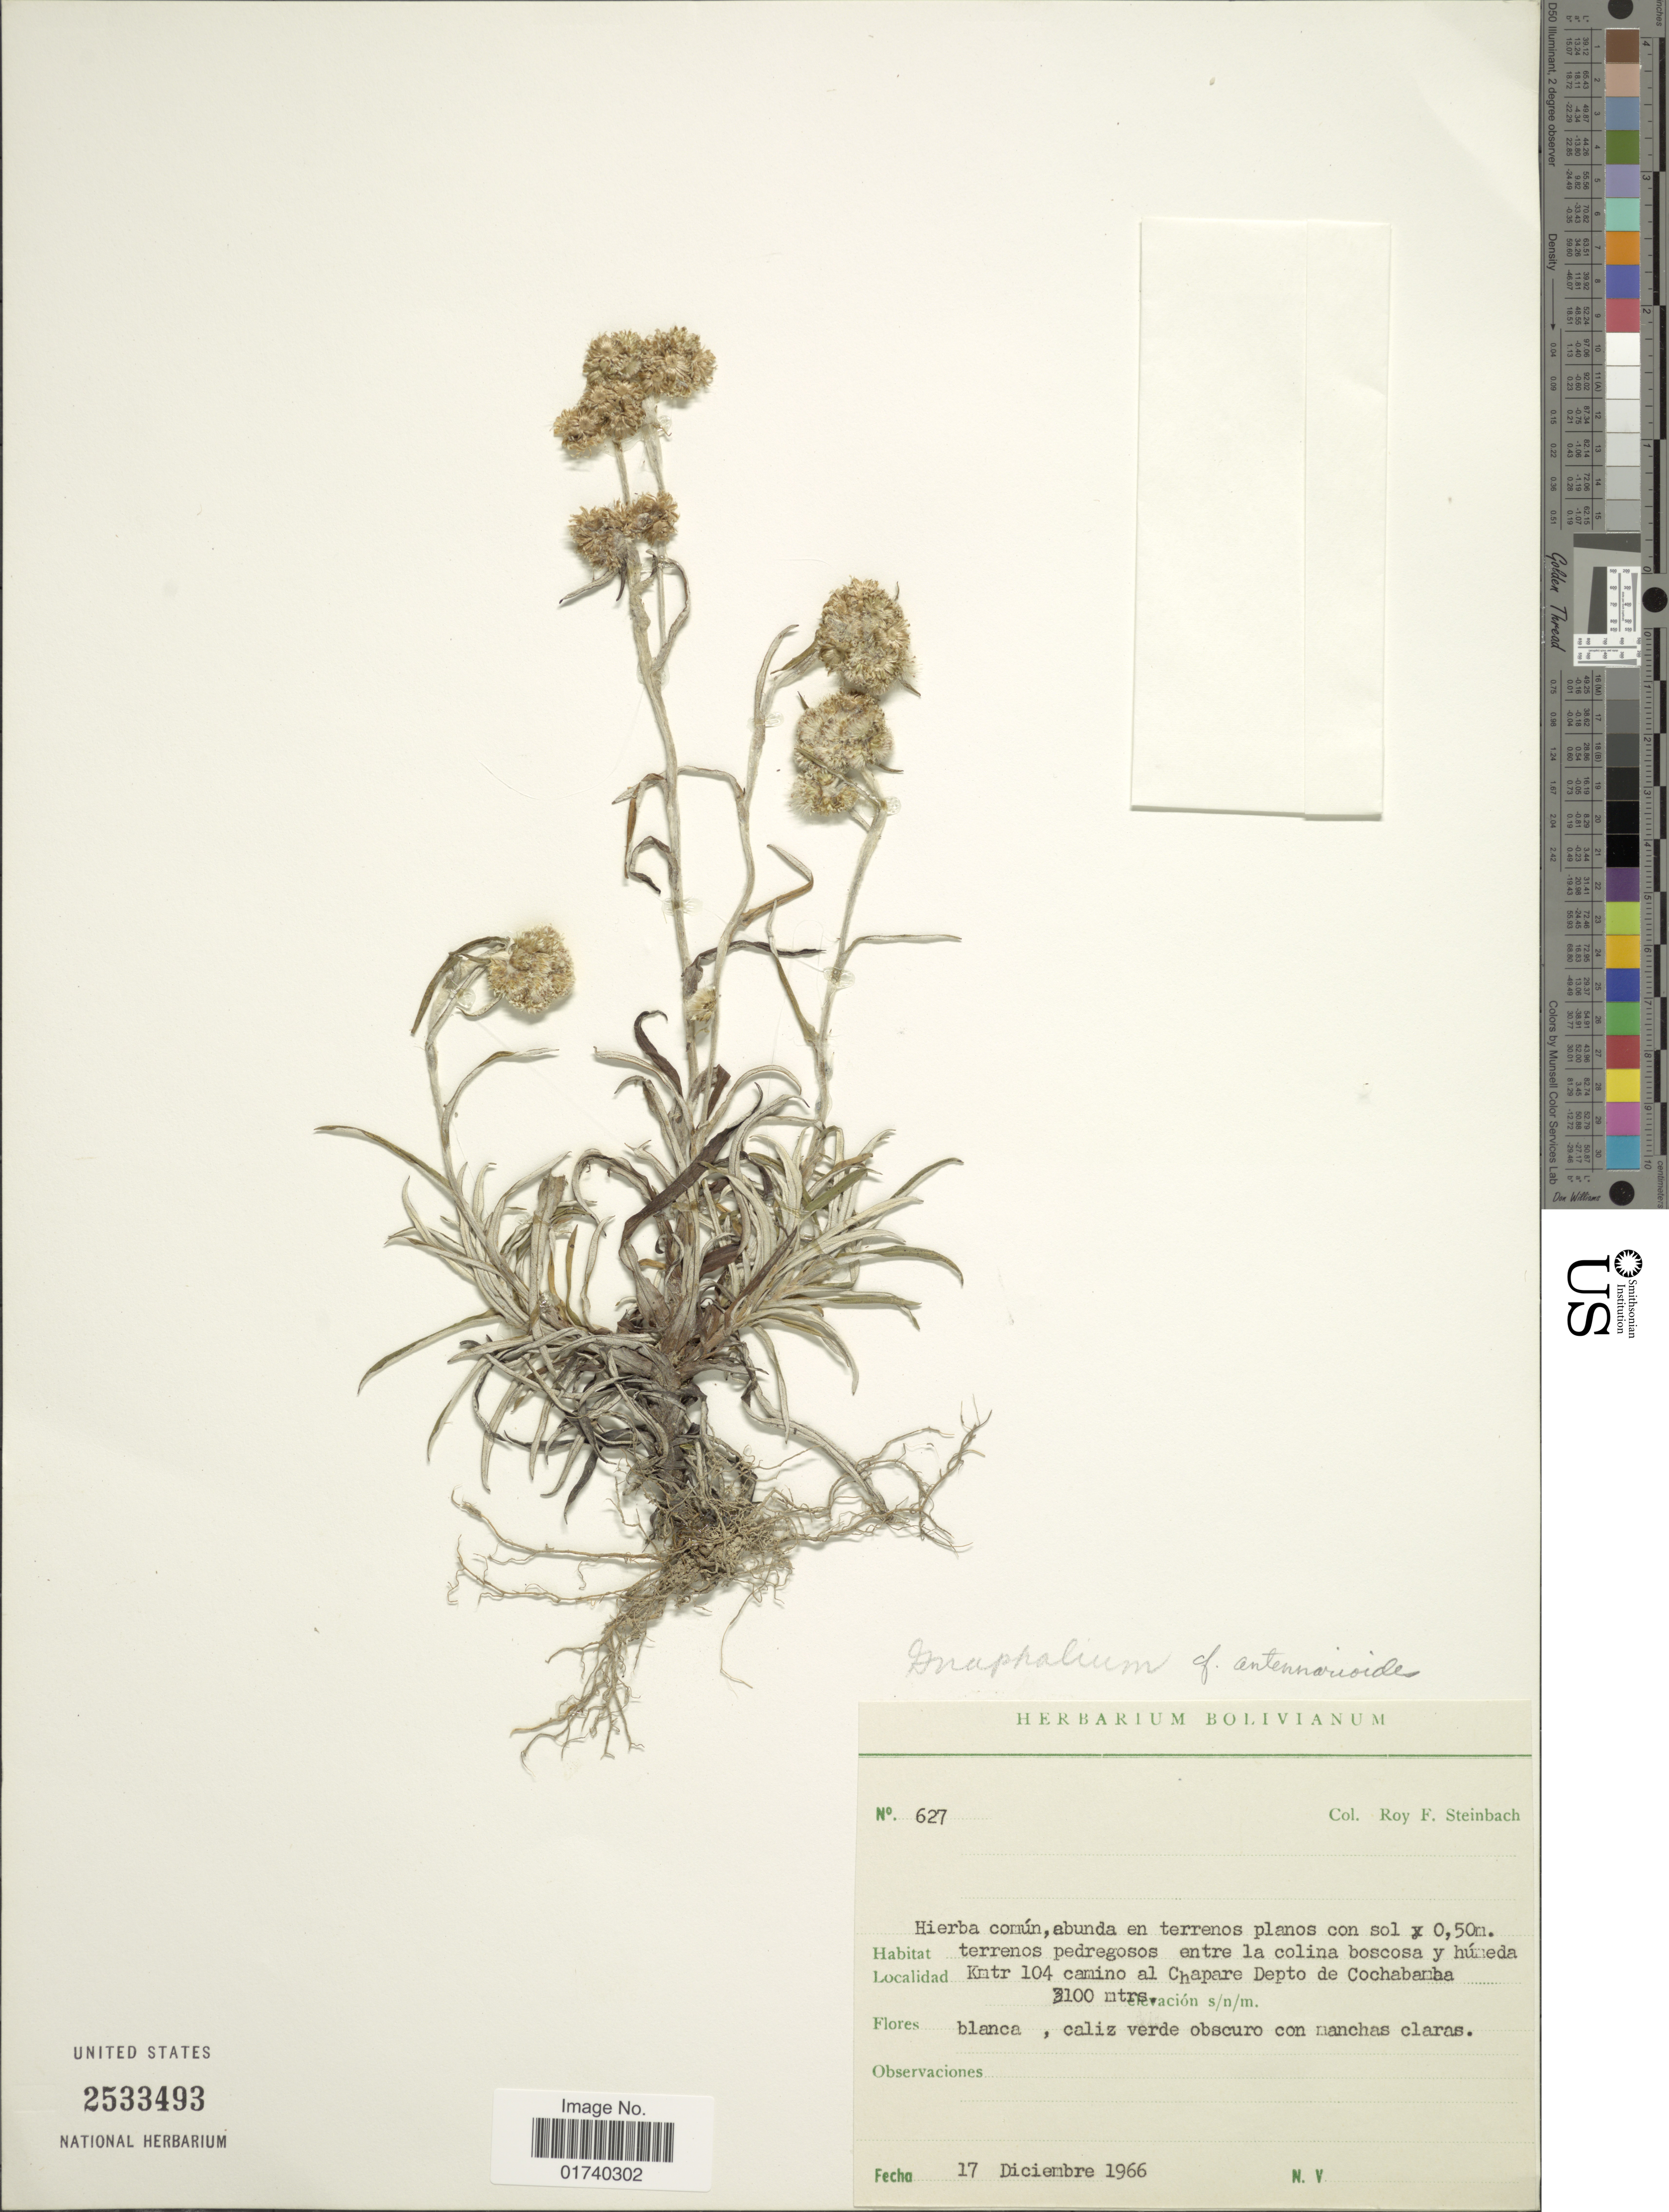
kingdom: Plantae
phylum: Tracheophyta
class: Magnoliopsida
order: Asterales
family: Asteraceae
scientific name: Hypserion boliviense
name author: G.L. Nesom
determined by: Nesom, Guy L.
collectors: R. F. Steinbach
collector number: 627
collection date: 1966-12-17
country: Bolivia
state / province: Cochabamba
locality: Kmtr 104 camino al Chapare Depto de Cochabamba.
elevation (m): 3100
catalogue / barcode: US 2533493